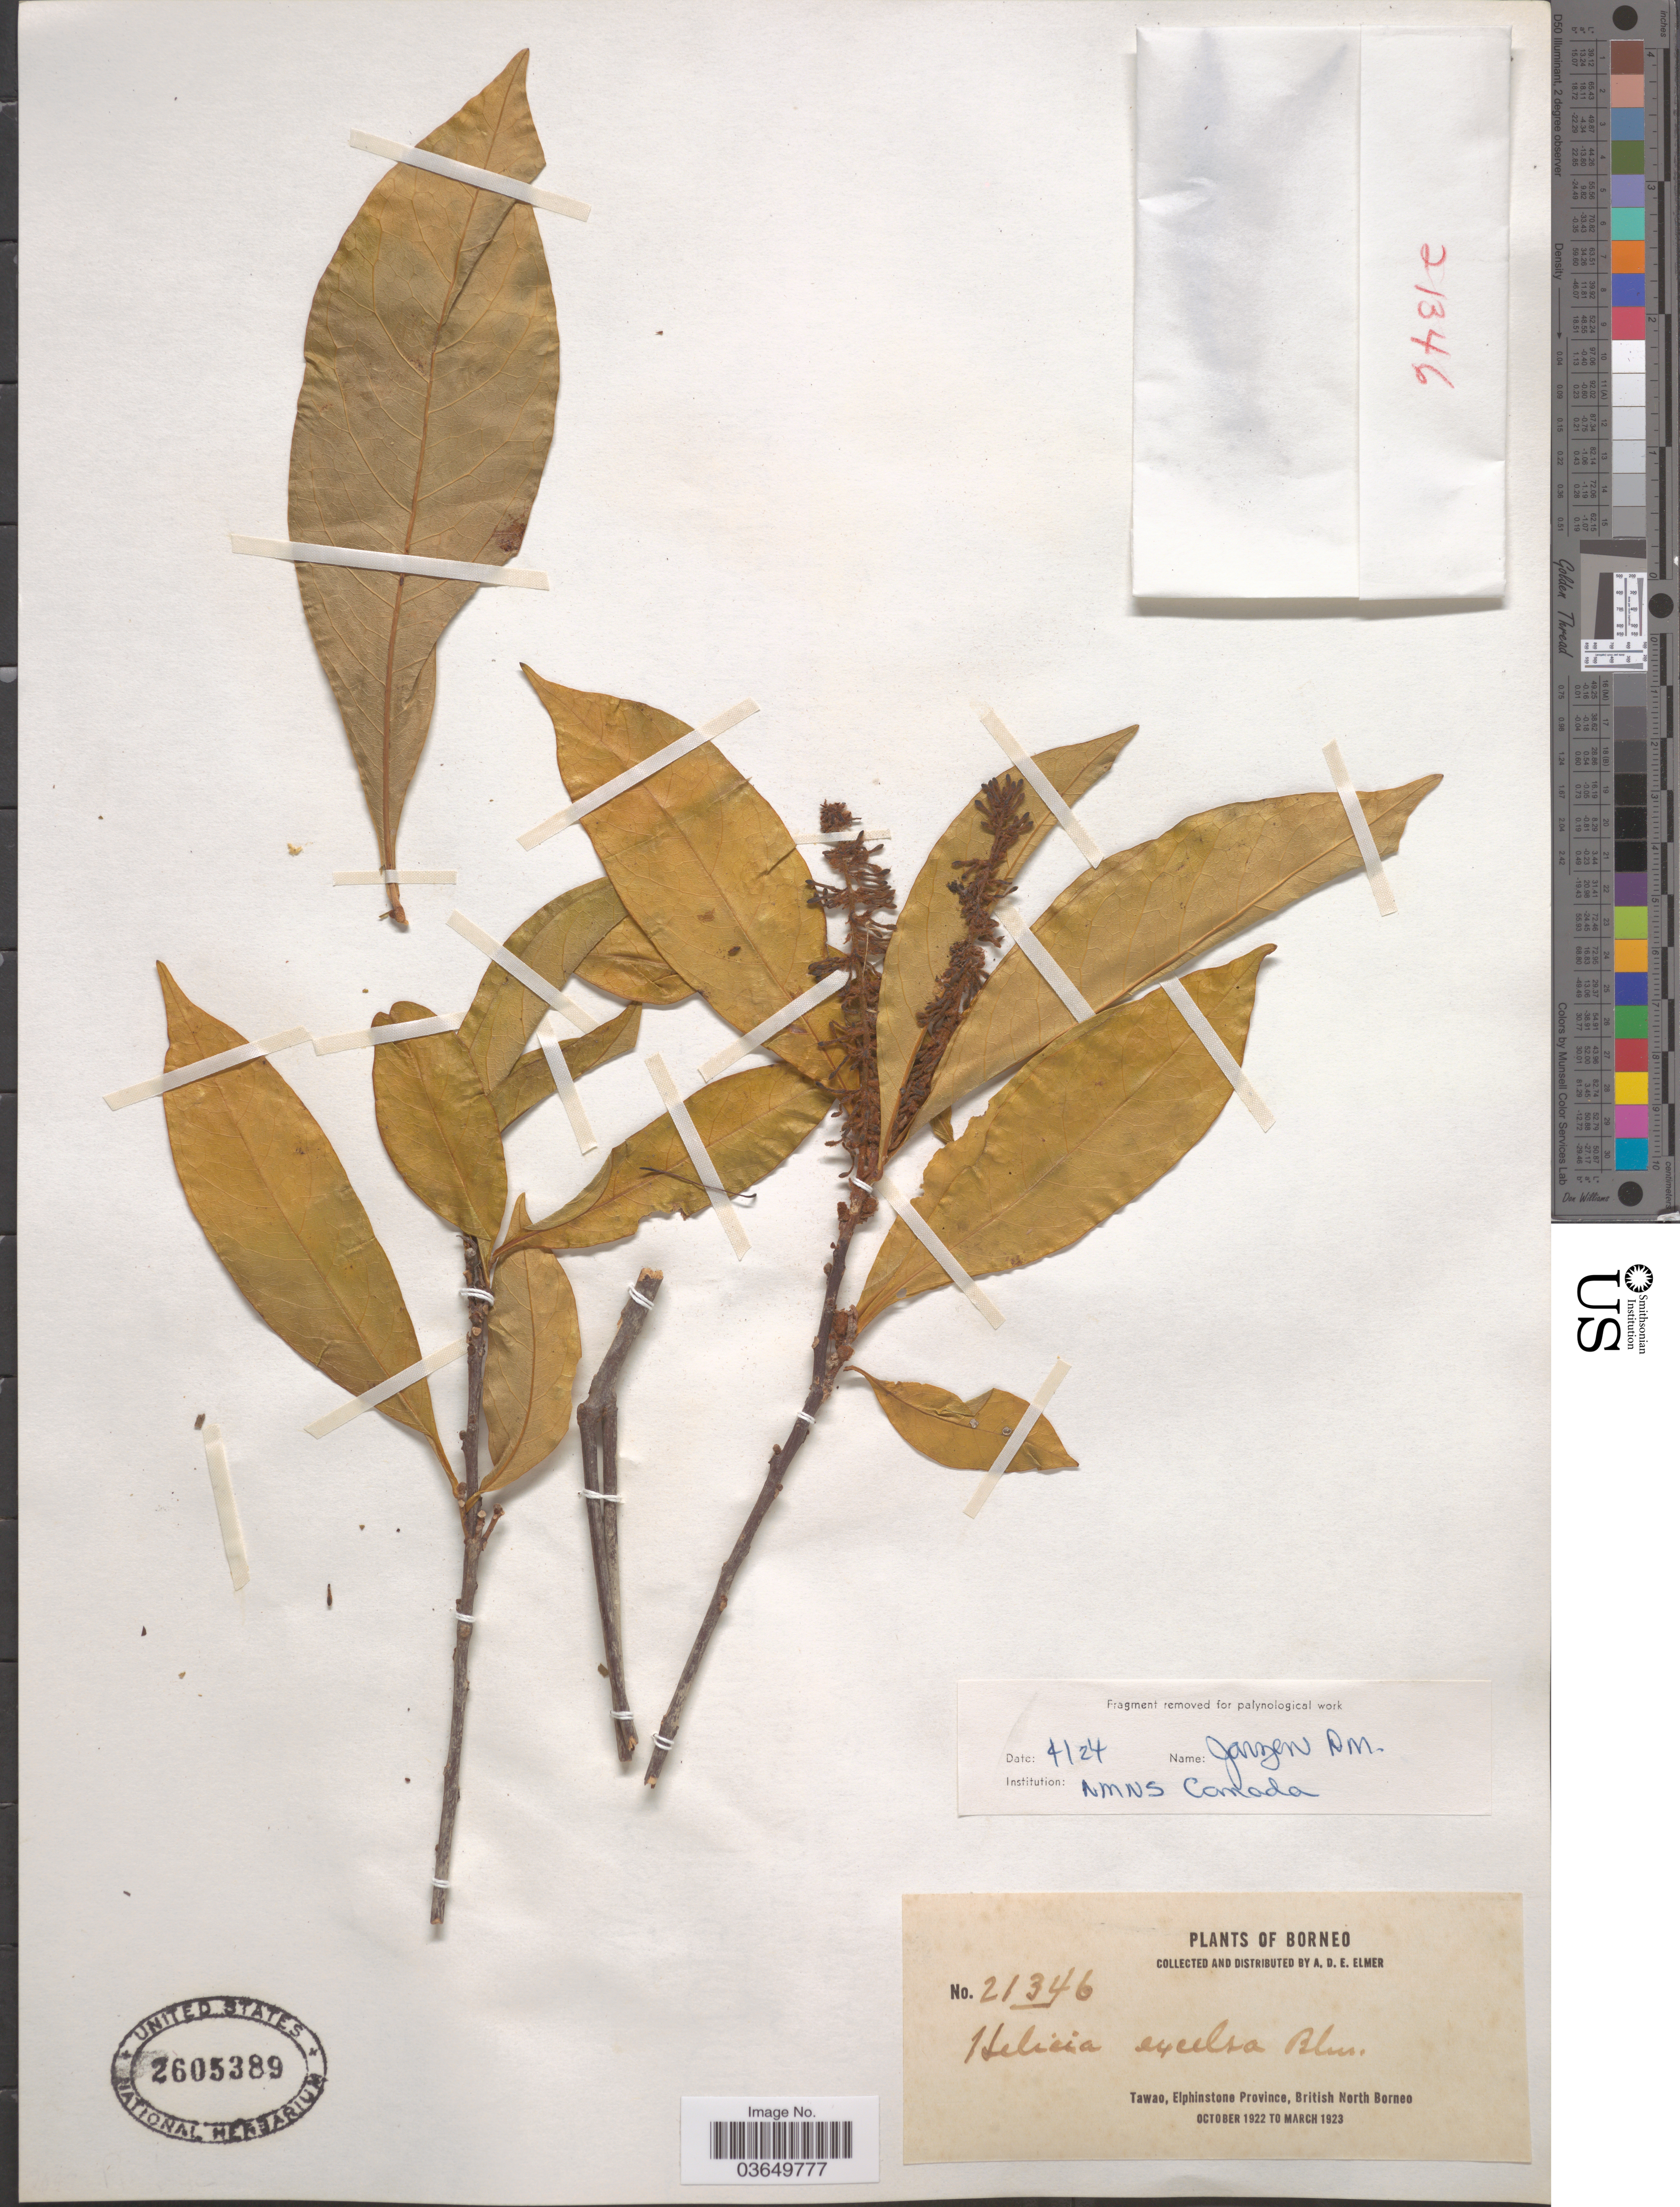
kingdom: Plantae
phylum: Tracheophyta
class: Magnoliopsida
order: Proteales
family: Proteaceae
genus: Helicia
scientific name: Helicia excelsa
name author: (Roxb.) Blume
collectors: A. D. E. Elmer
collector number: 21346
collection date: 1922-10/1923-03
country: Malaysia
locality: Borneo. Tawao, Elphinstone Province, British North Borneo.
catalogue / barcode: US 2605389